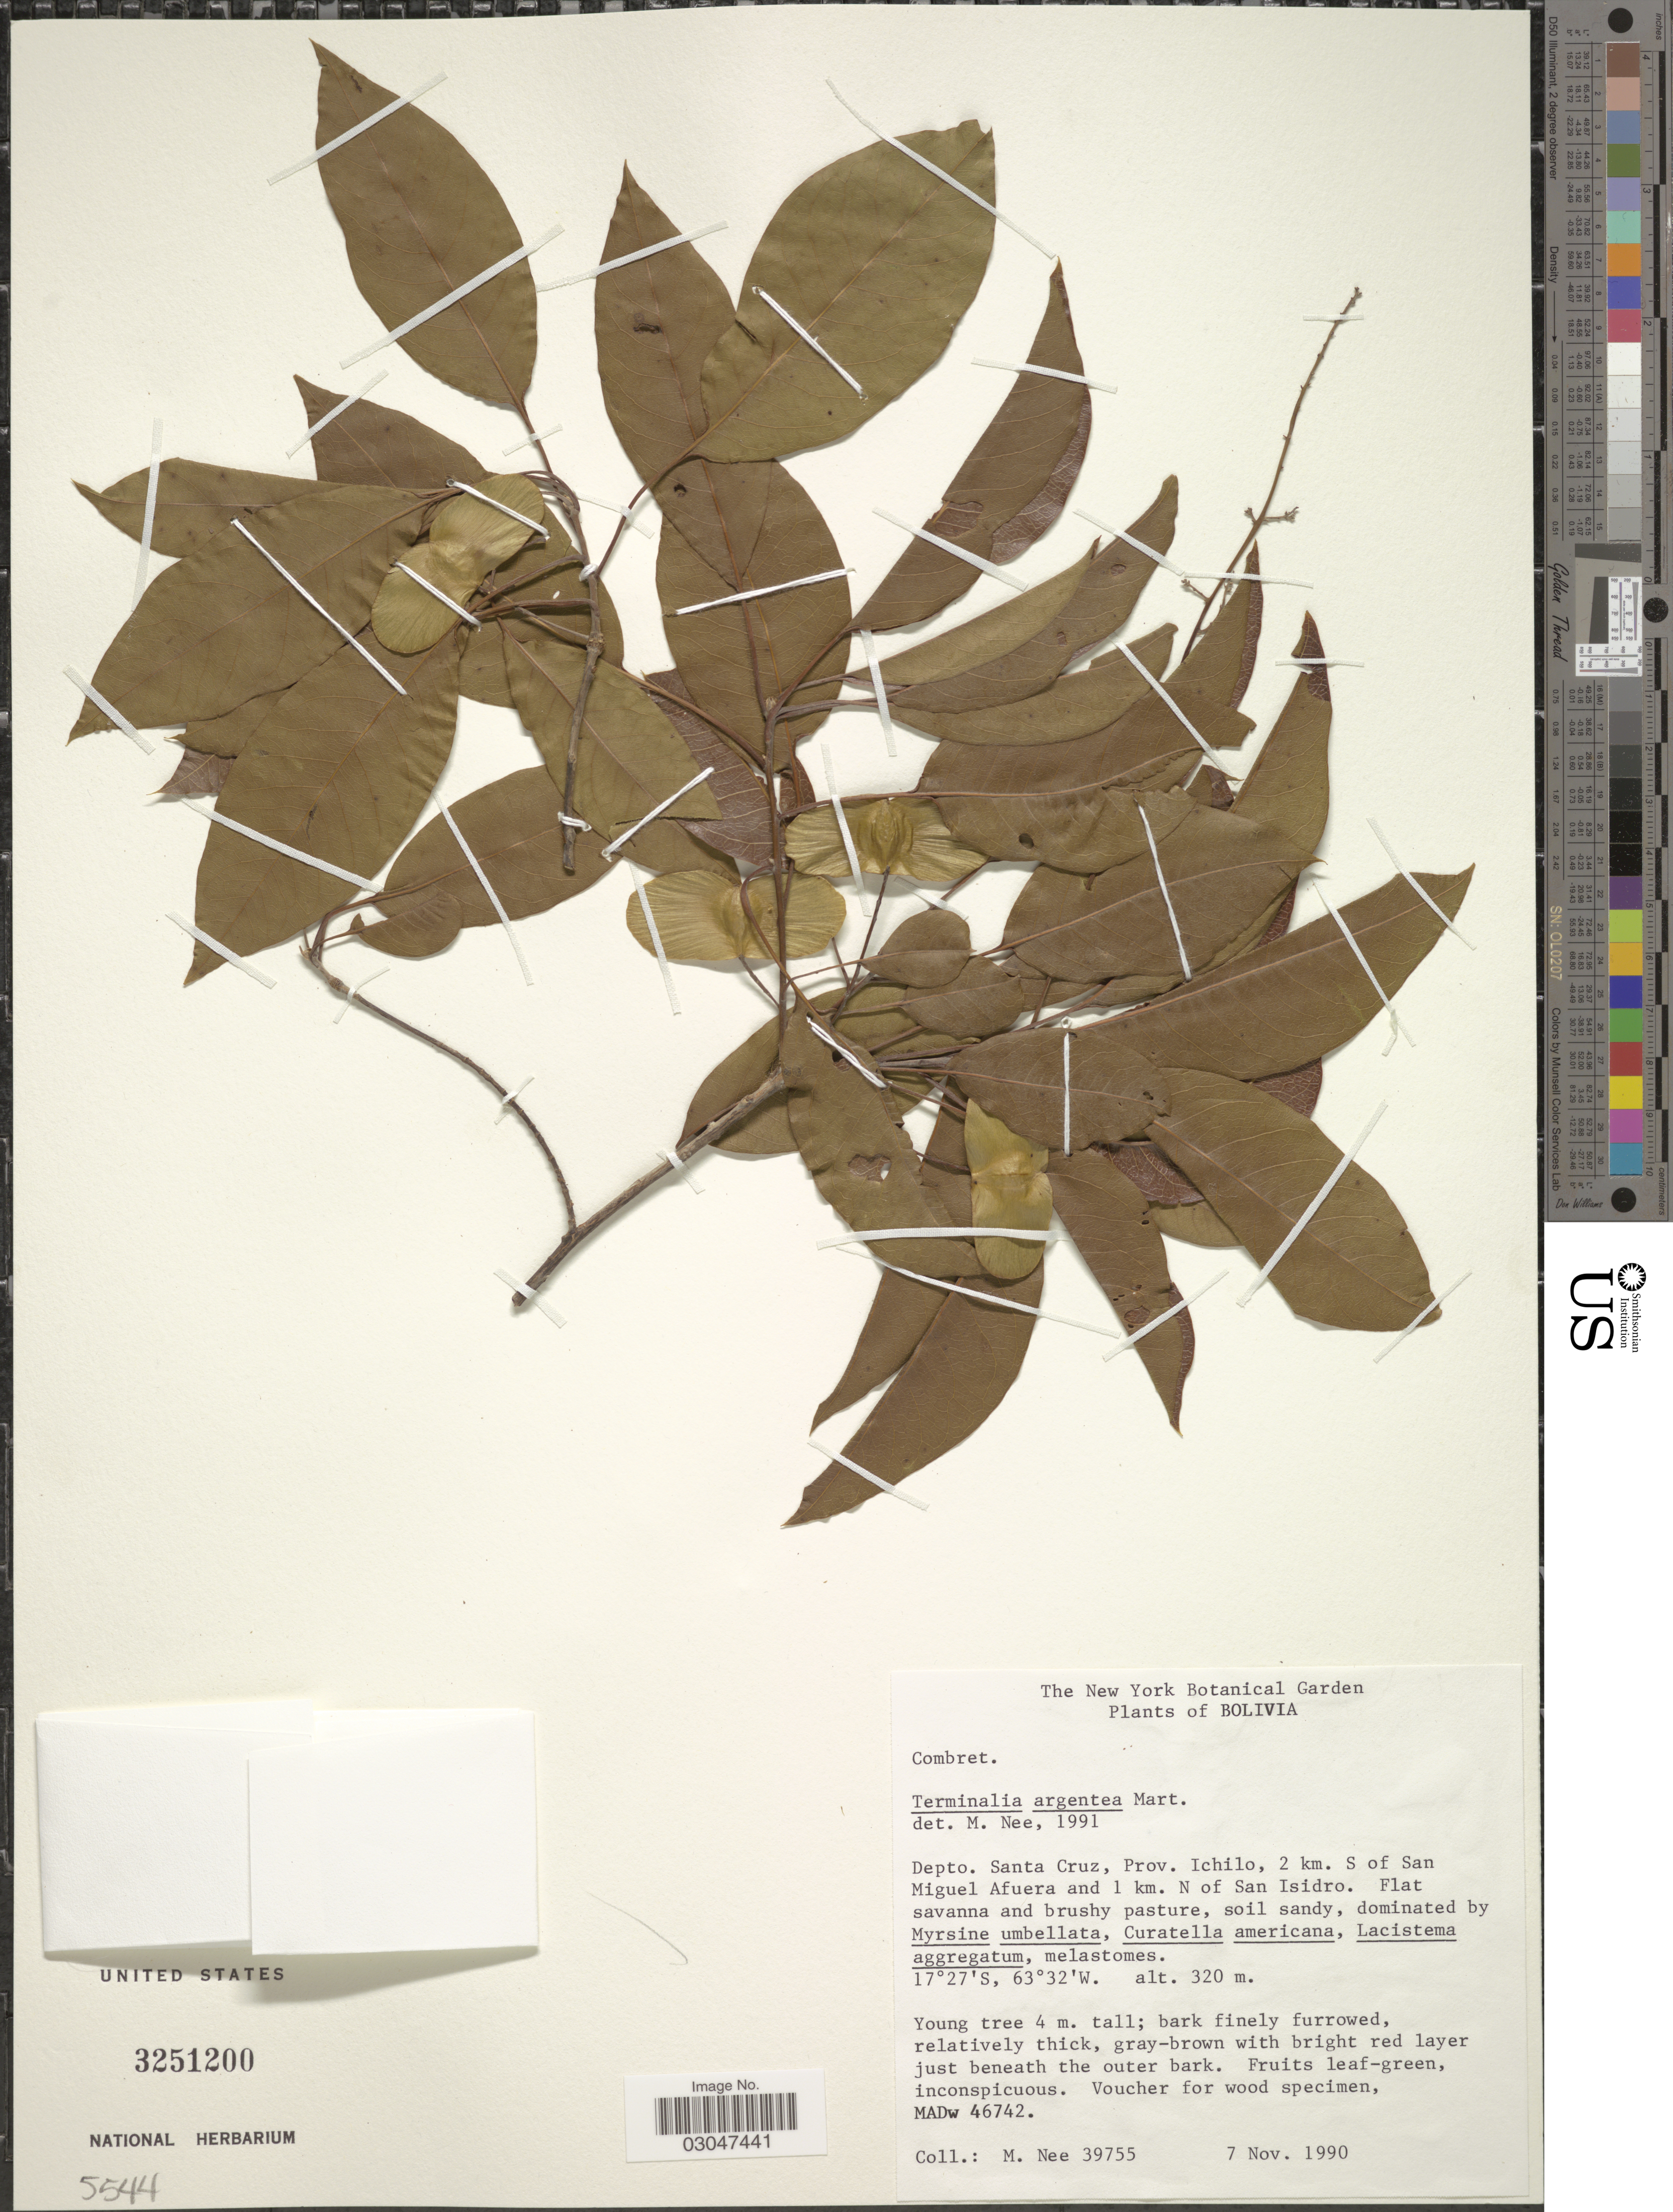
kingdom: Plantae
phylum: Tracheophyta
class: Magnoliopsida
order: Myrtales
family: Combretaceae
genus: Terminalia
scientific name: Terminalia argentea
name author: Mart.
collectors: M. Nee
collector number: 39755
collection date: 1990-11-07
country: Bolivia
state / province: Santa Cruz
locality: Depto. Santa Cruz, prov. Ichilo, 2 km. S of San Miguel Afuera and 1 km. N of San Isidro.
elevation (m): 320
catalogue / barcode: US 3251200